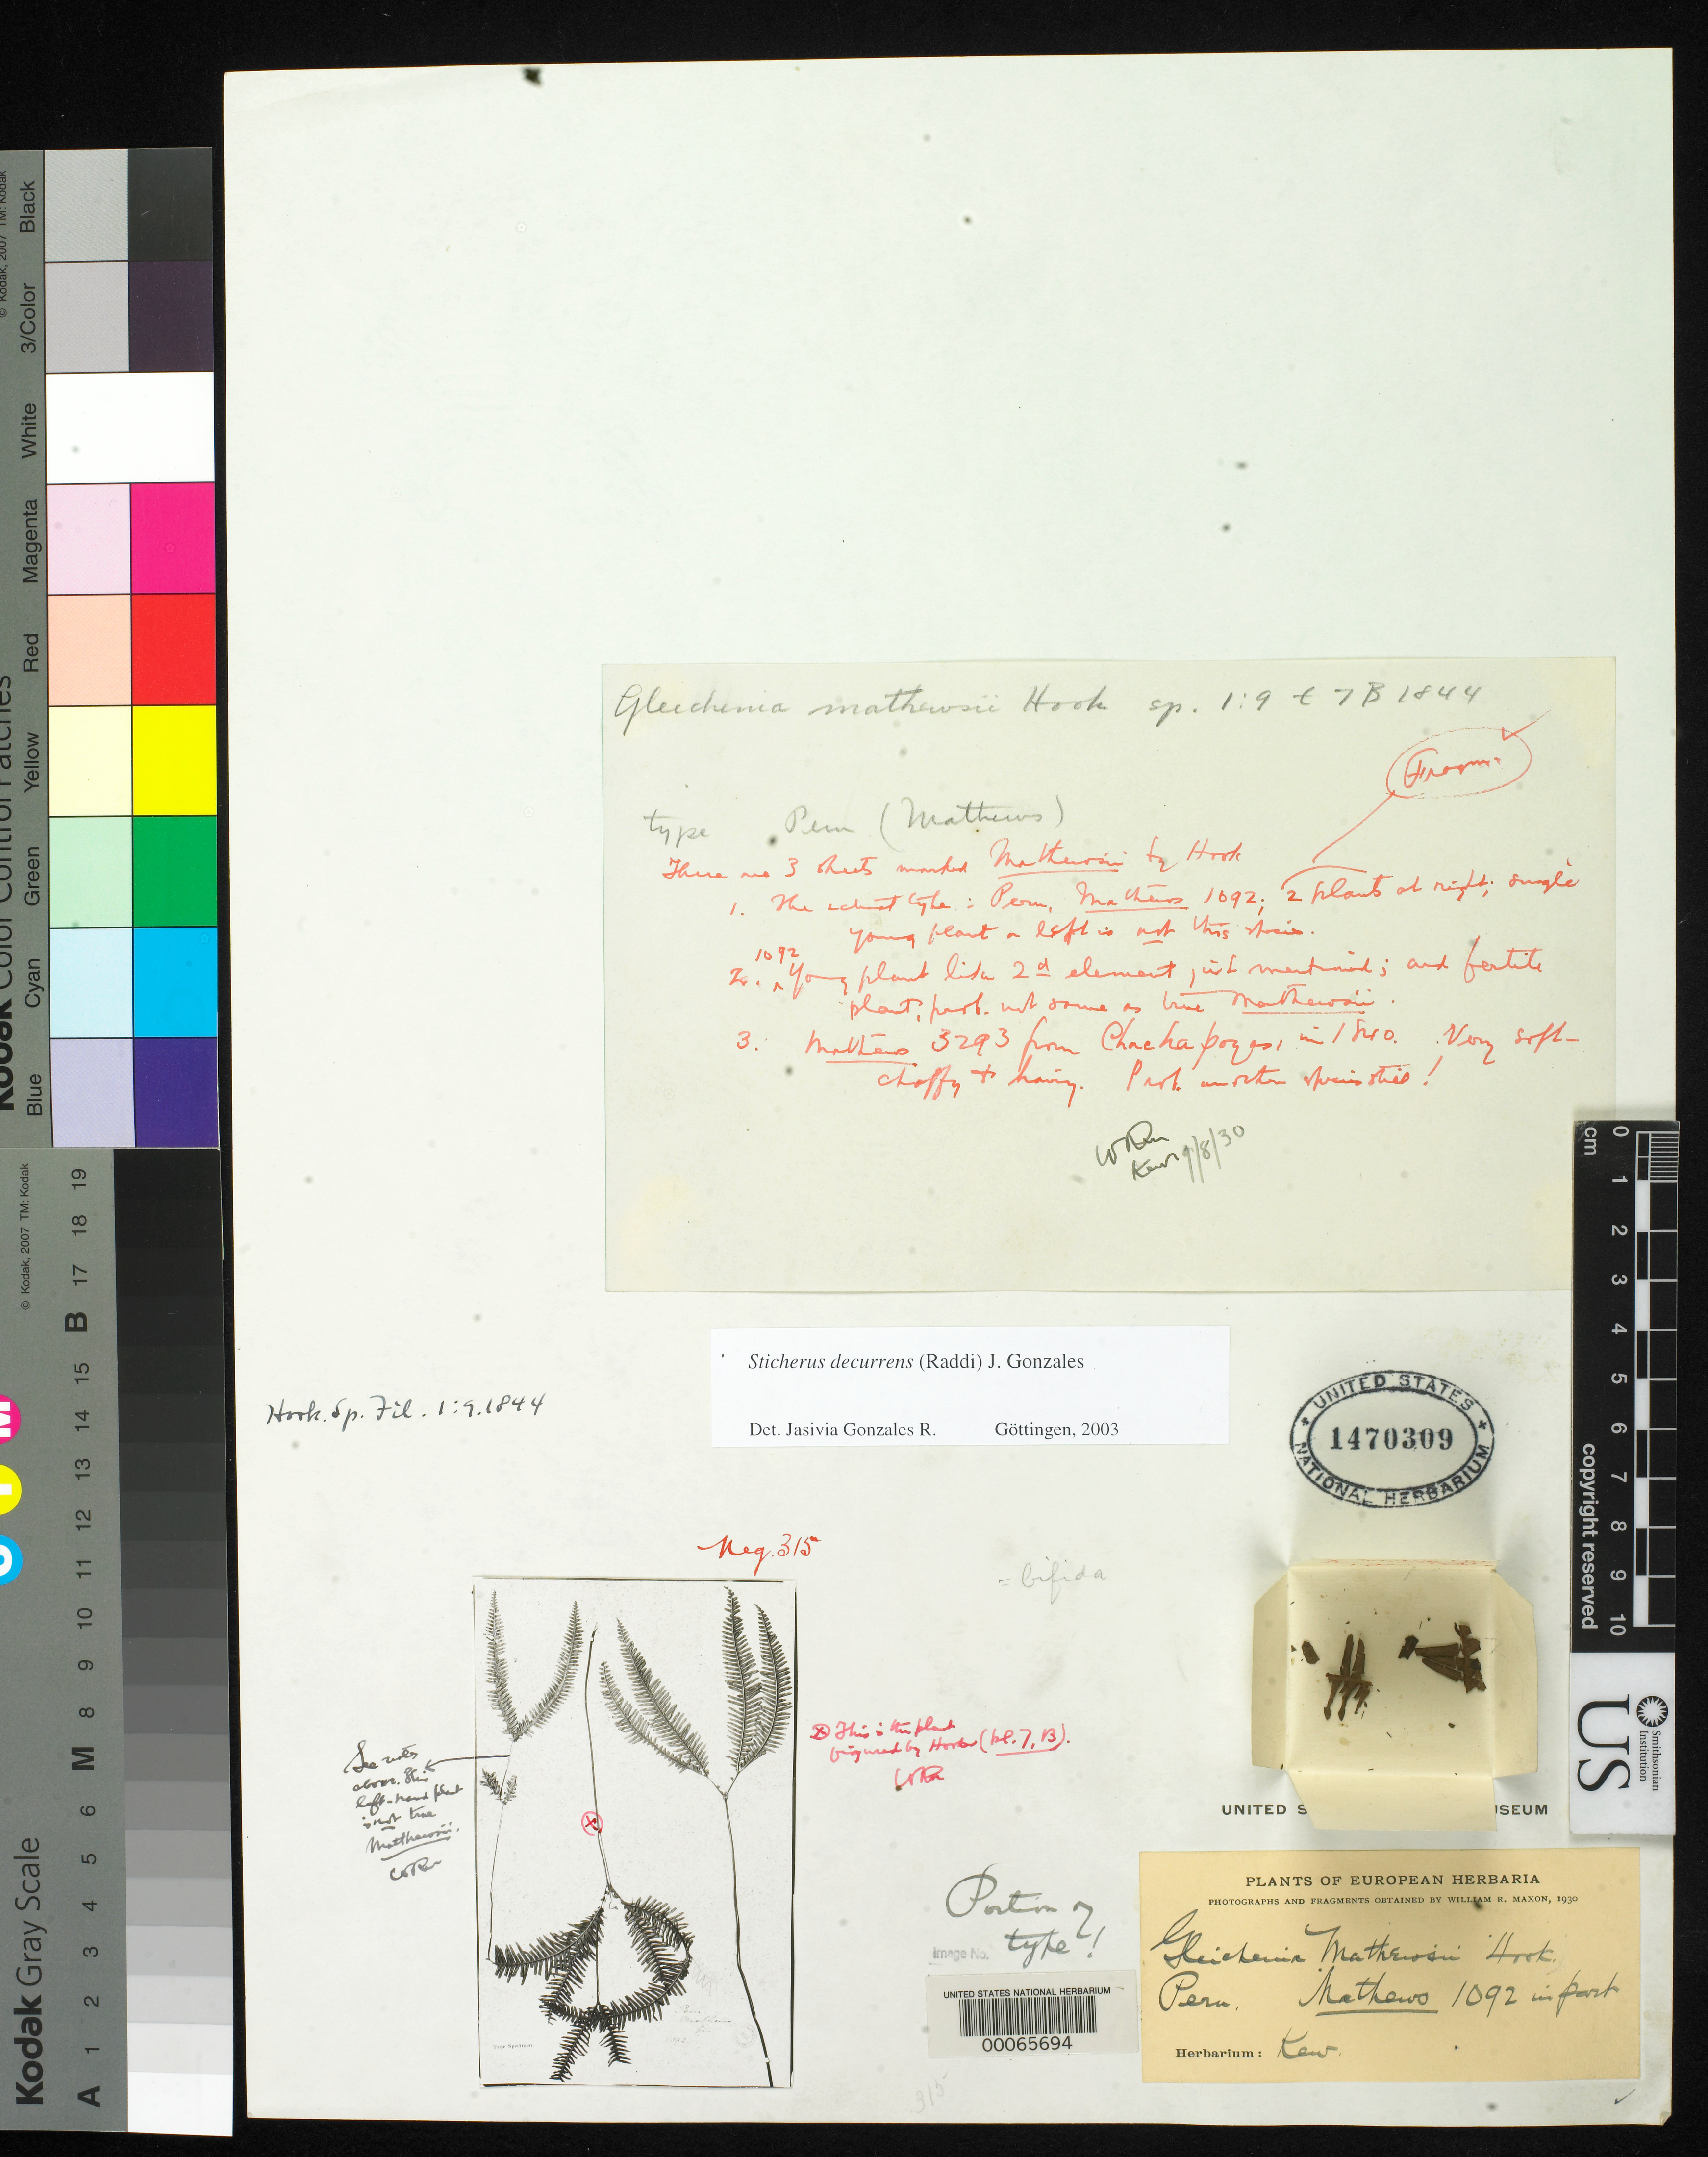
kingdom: Plantae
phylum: Tracheophyta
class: Polypodiopsida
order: Gleicheniales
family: Gleicheniaceae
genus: Gleichenia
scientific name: Gleichenia mathewsii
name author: Hook.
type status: Type Collection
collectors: A. Mathews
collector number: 1092 p.p.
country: Peru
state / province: San Martín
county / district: Mariscal Cáceres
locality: Rio Huallaga, margen Derecha del; Balsa Probana; dtto. Tocache Nuevo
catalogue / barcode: US 1470309